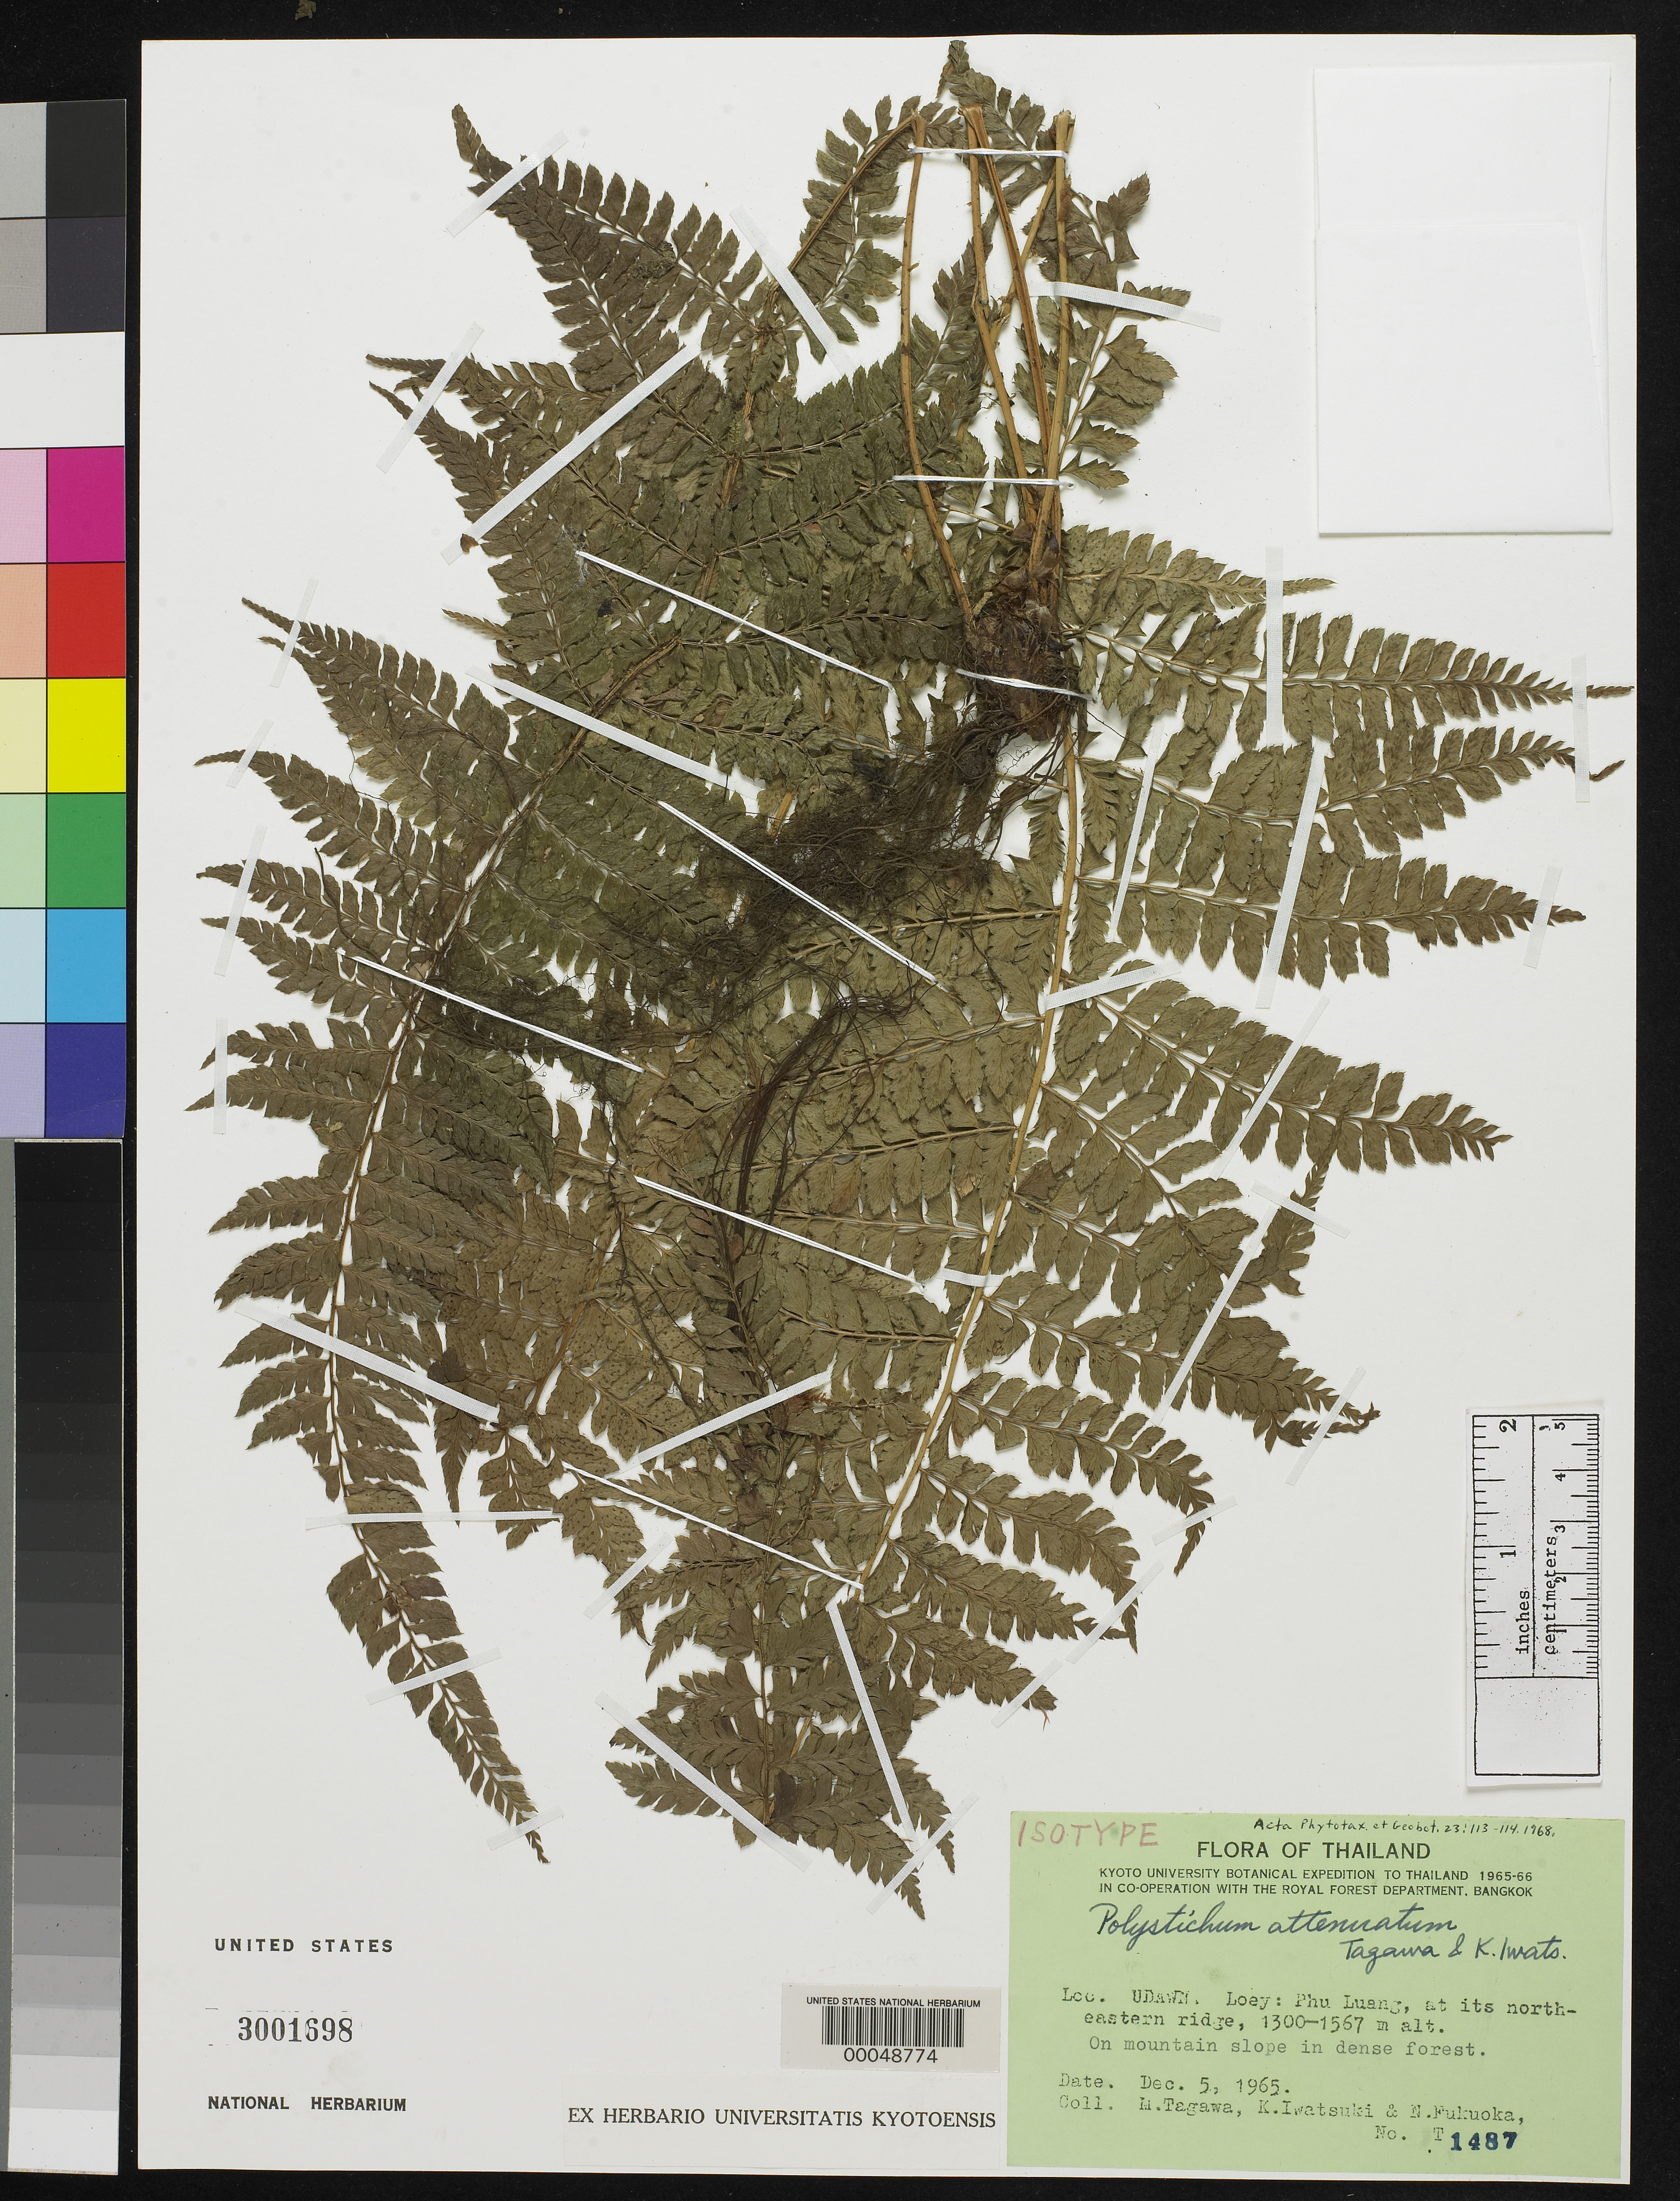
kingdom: Plantae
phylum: Tracheophyta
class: Polypodiopsida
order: Polypodiales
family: Dryopteridaceae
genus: Polystichum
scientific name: Polystichum attenuatum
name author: Tagawa & K. Iwats.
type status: Isotype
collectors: M. Tagawa, K. Iwatsuki & N. Fukuoka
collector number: T-1487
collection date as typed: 05 Dec 1965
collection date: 1965-12-05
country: Thailand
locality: Udawn, Phu Luang, at its NE Ridge. Loey.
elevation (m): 1300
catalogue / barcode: US 3001698